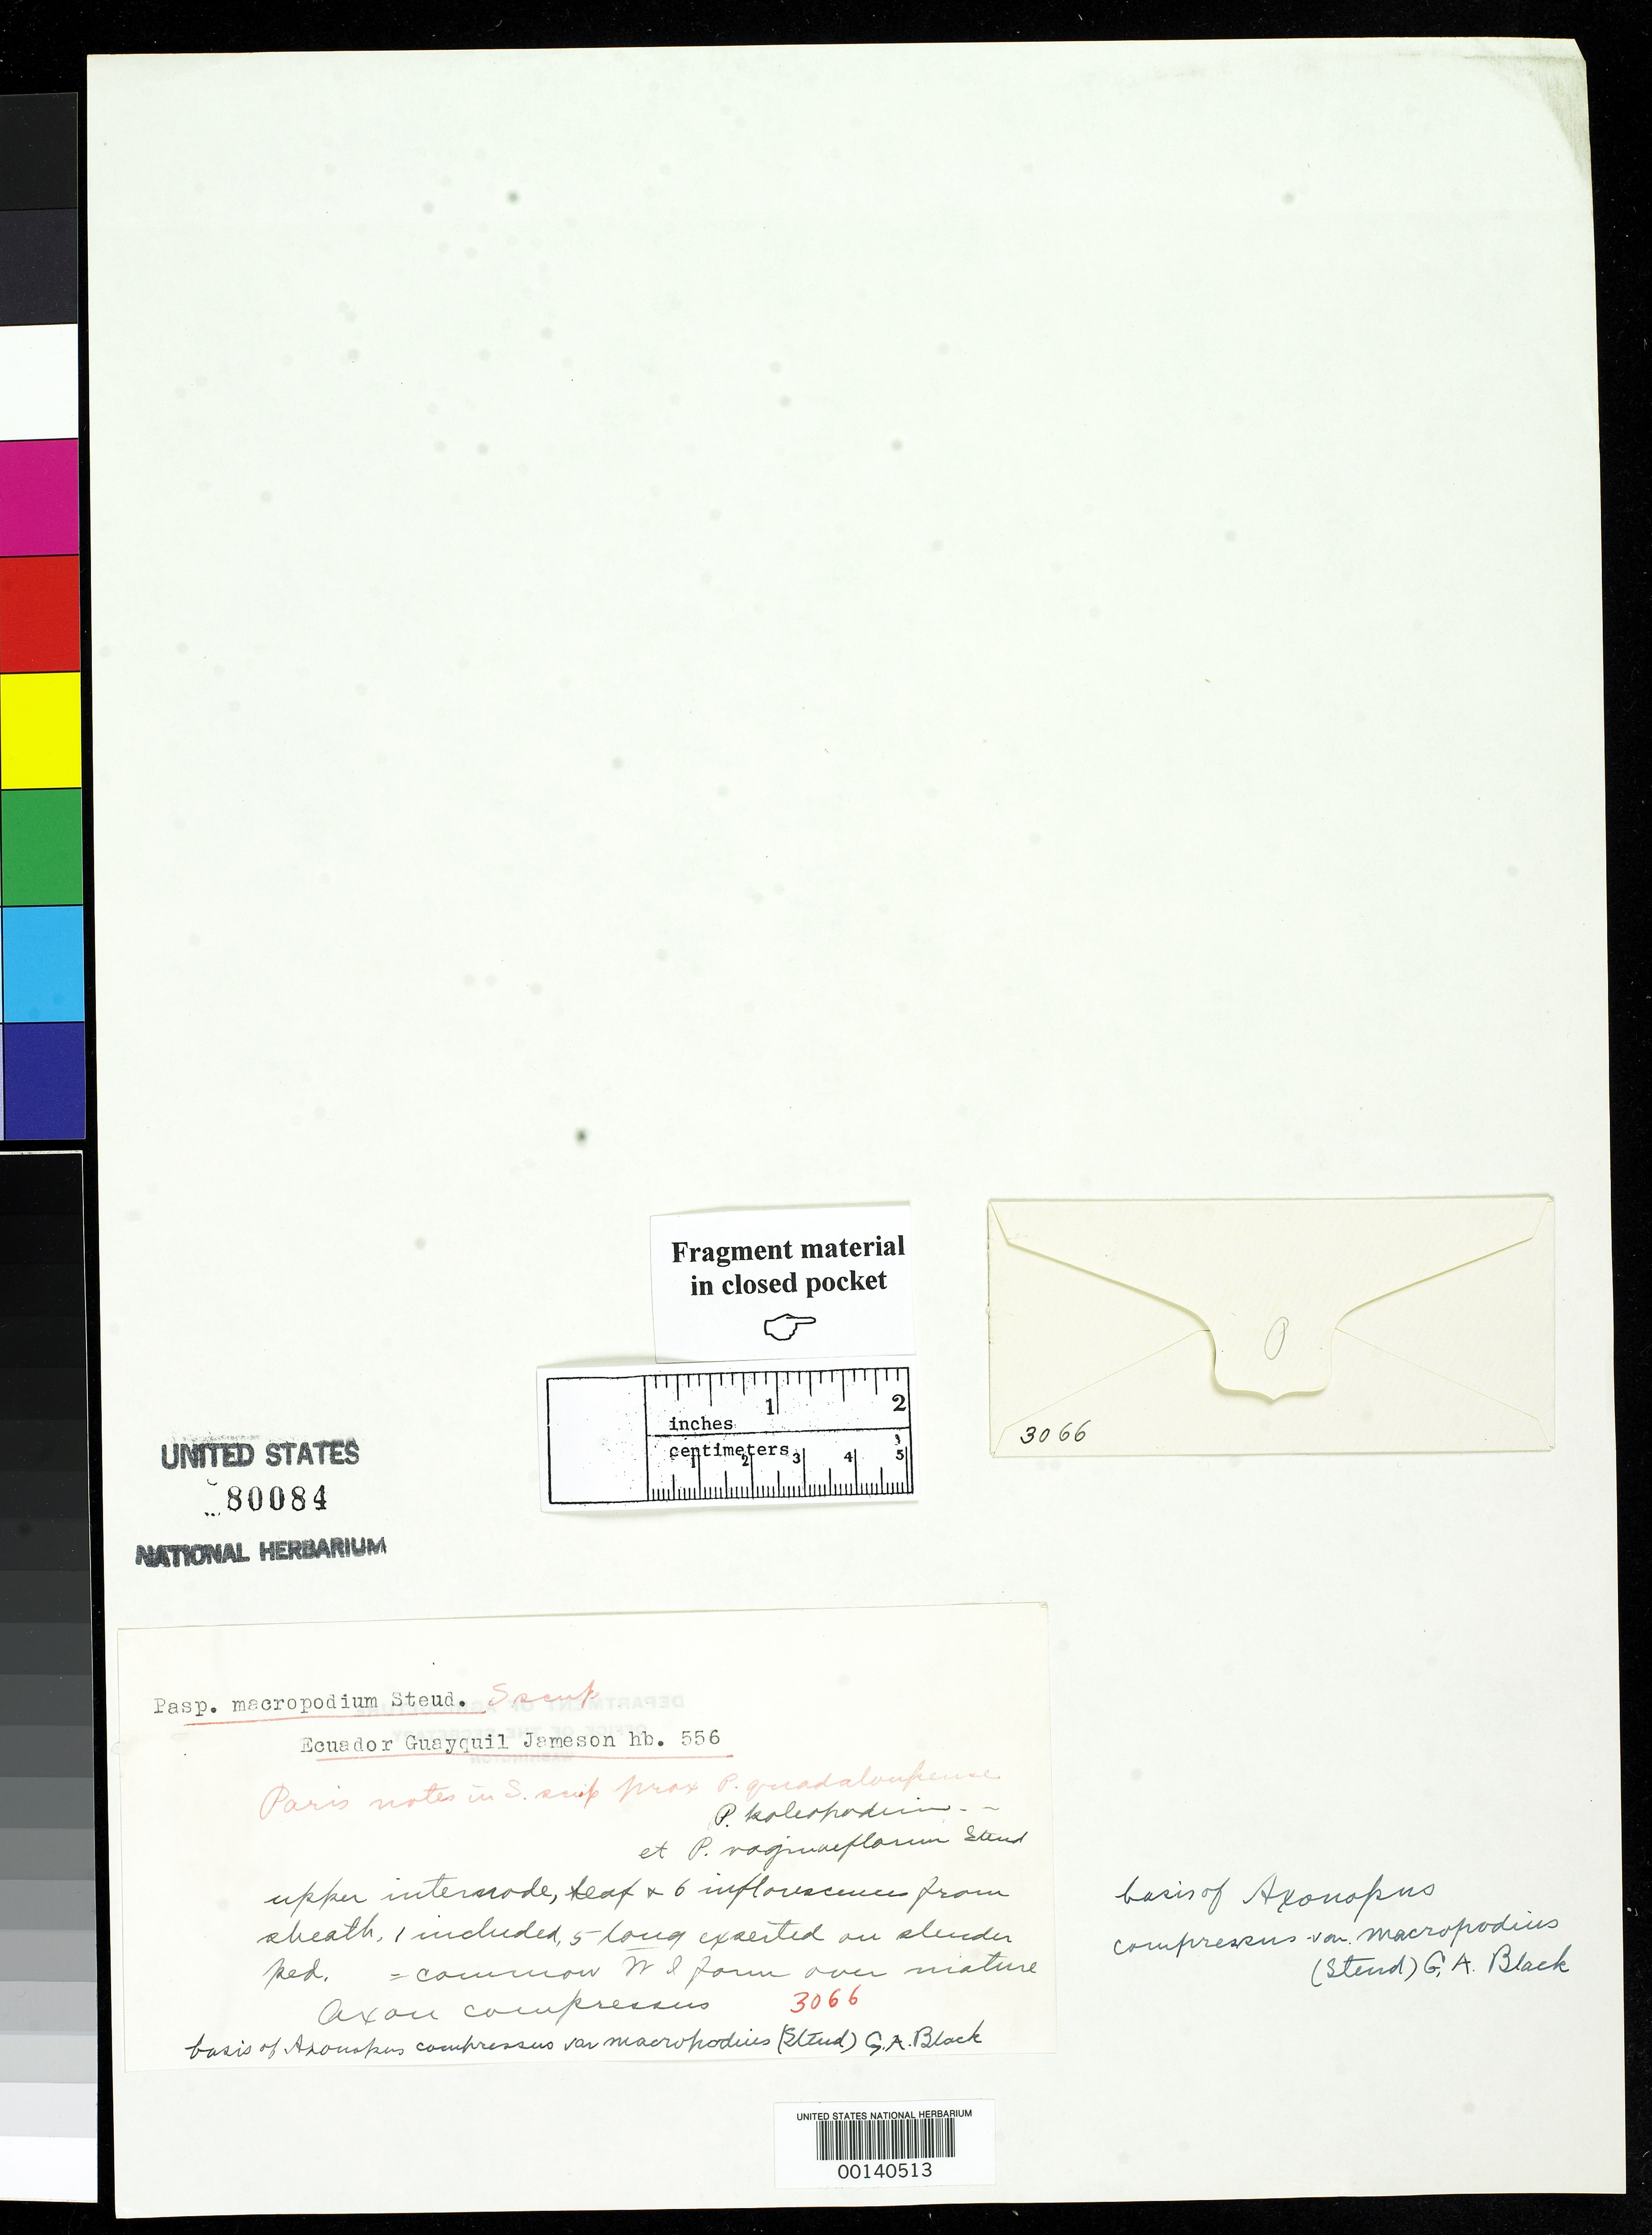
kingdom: Plantae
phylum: Tracheophyta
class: Liliopsida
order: Poales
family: Poaceae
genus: Paspalum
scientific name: Paspalum macropodium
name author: Steud.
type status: Type Fragment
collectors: W. Jameson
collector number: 556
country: Ecuador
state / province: Guayas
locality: Guayaquil.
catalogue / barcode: US 80084